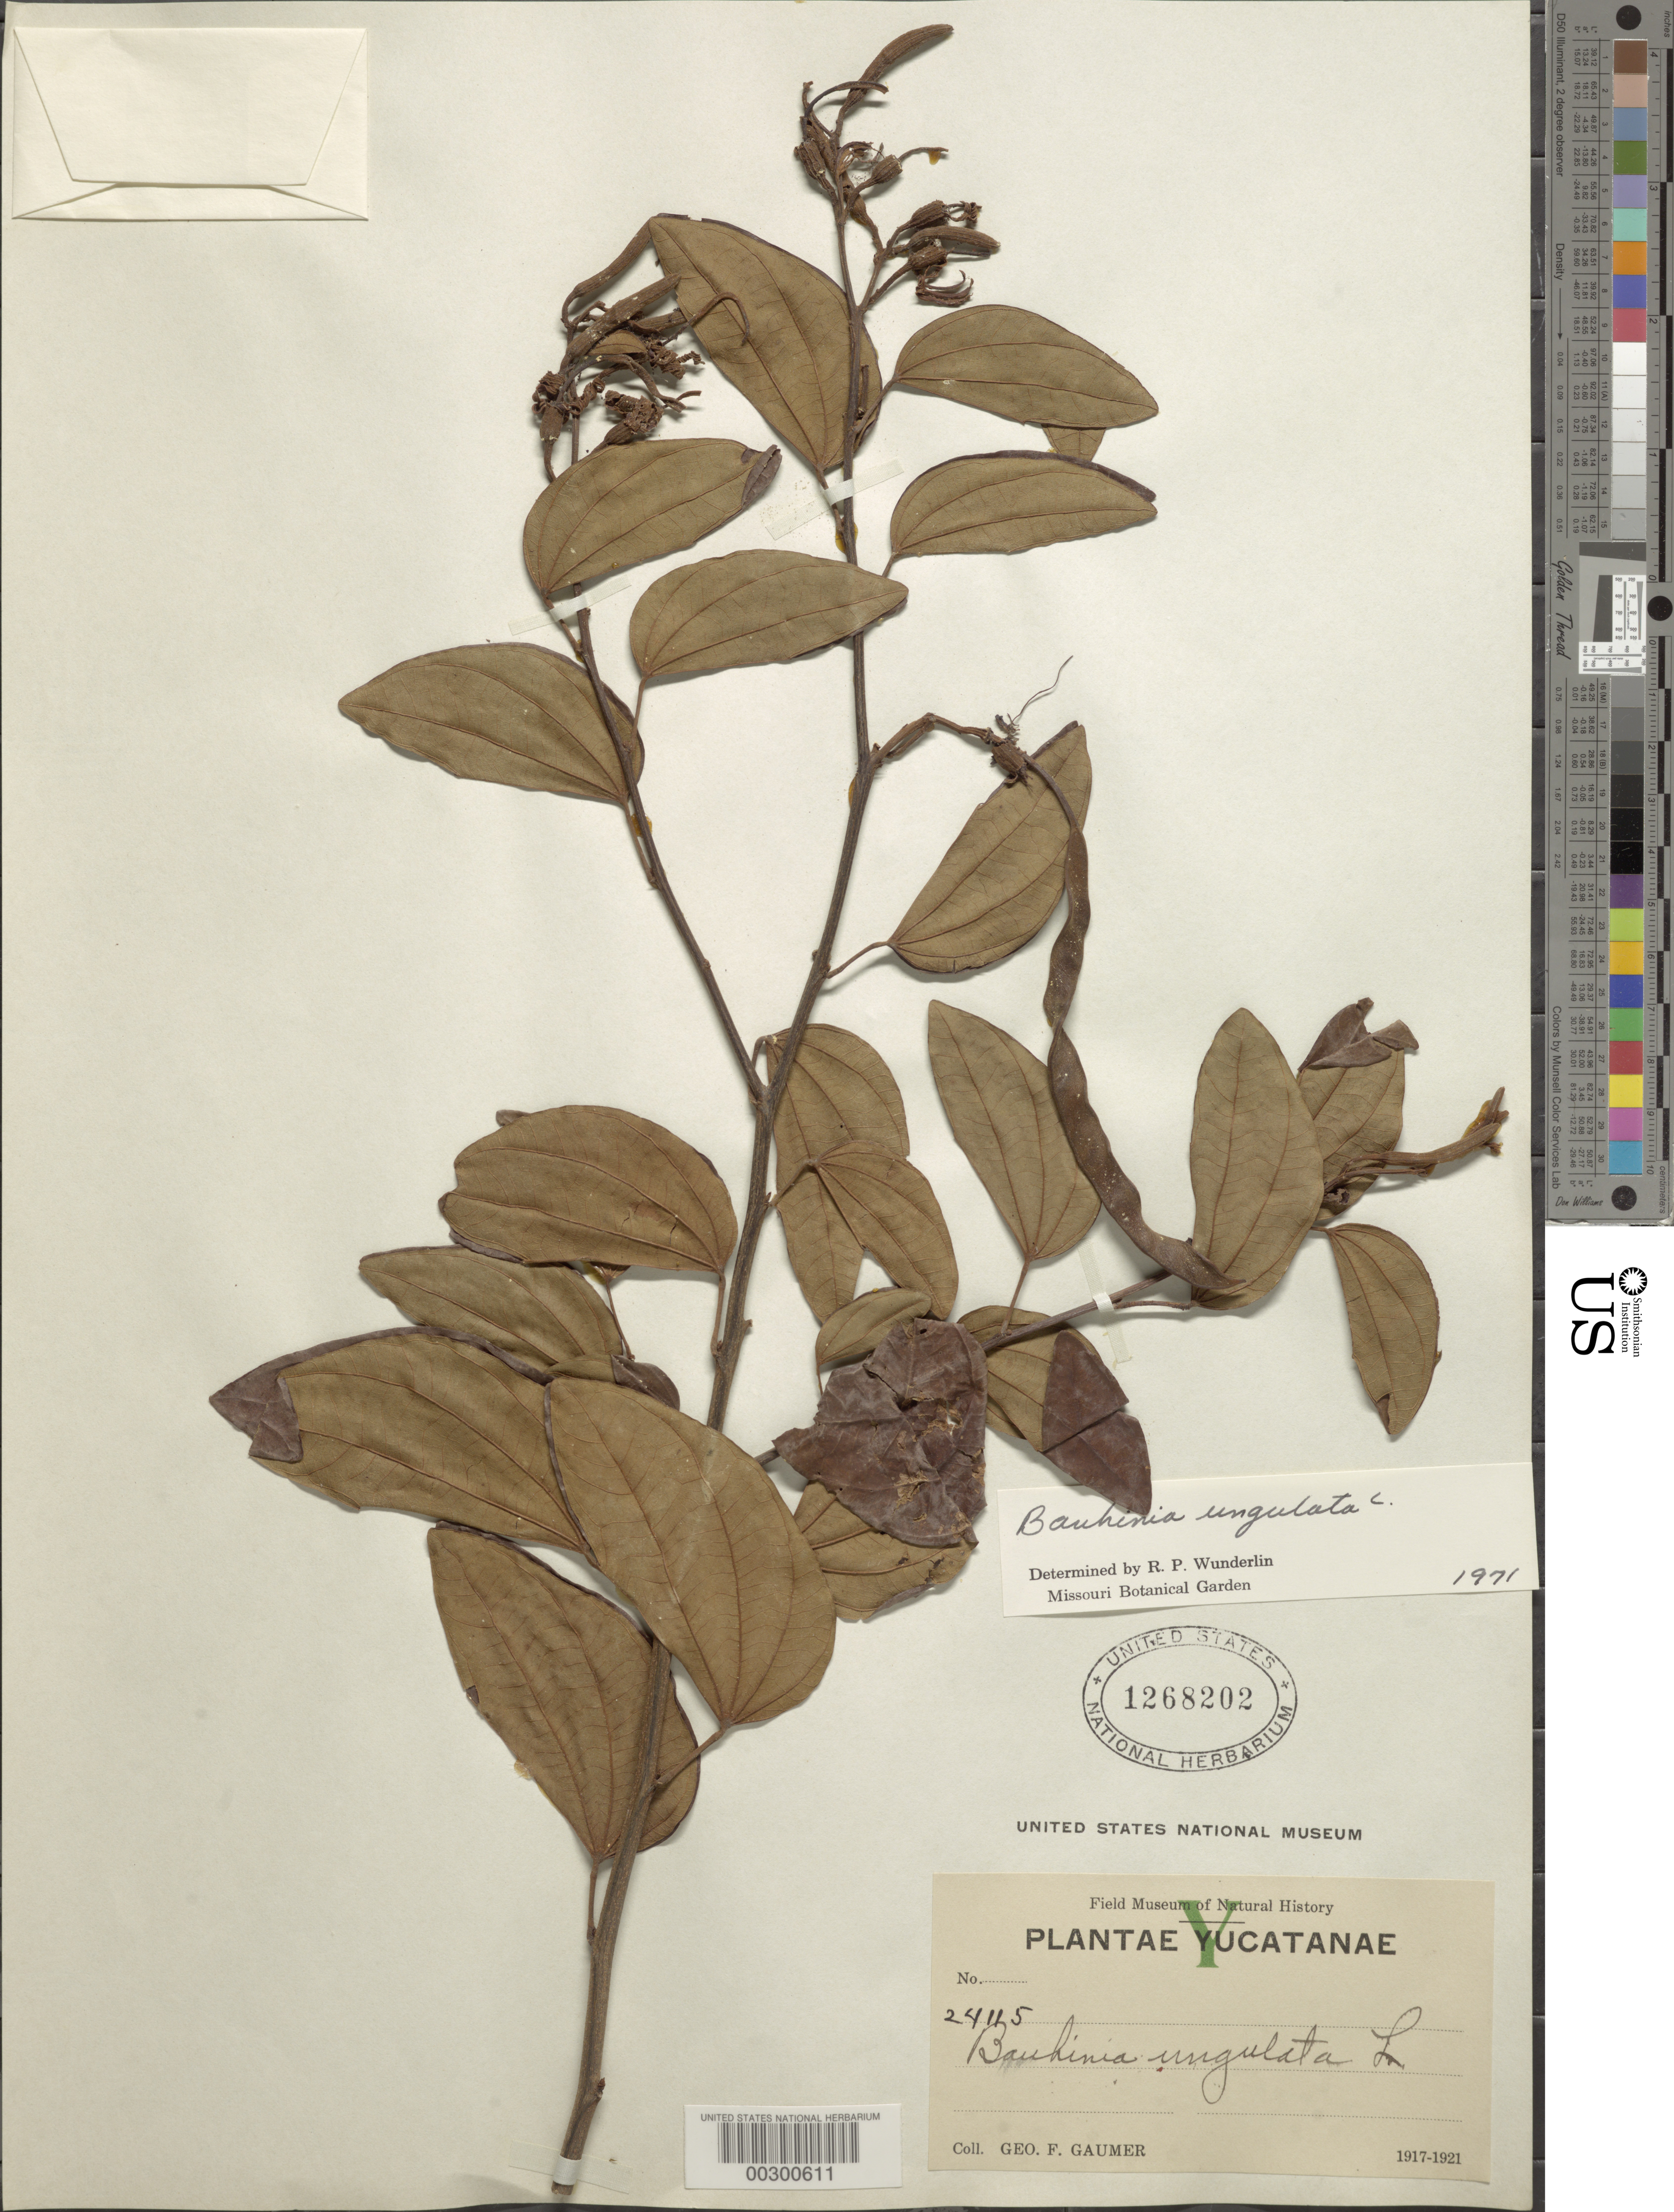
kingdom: Plantae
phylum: Tracheophyta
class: Magnoliopsida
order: Fabales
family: Fabaceae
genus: Bauhinia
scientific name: Bauhinia ungulata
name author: L.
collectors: G. F. Gaumer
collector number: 24115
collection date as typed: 1917 to -- -- 1921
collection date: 1917/1921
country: Mexico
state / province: Yucatán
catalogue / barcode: US 1268202